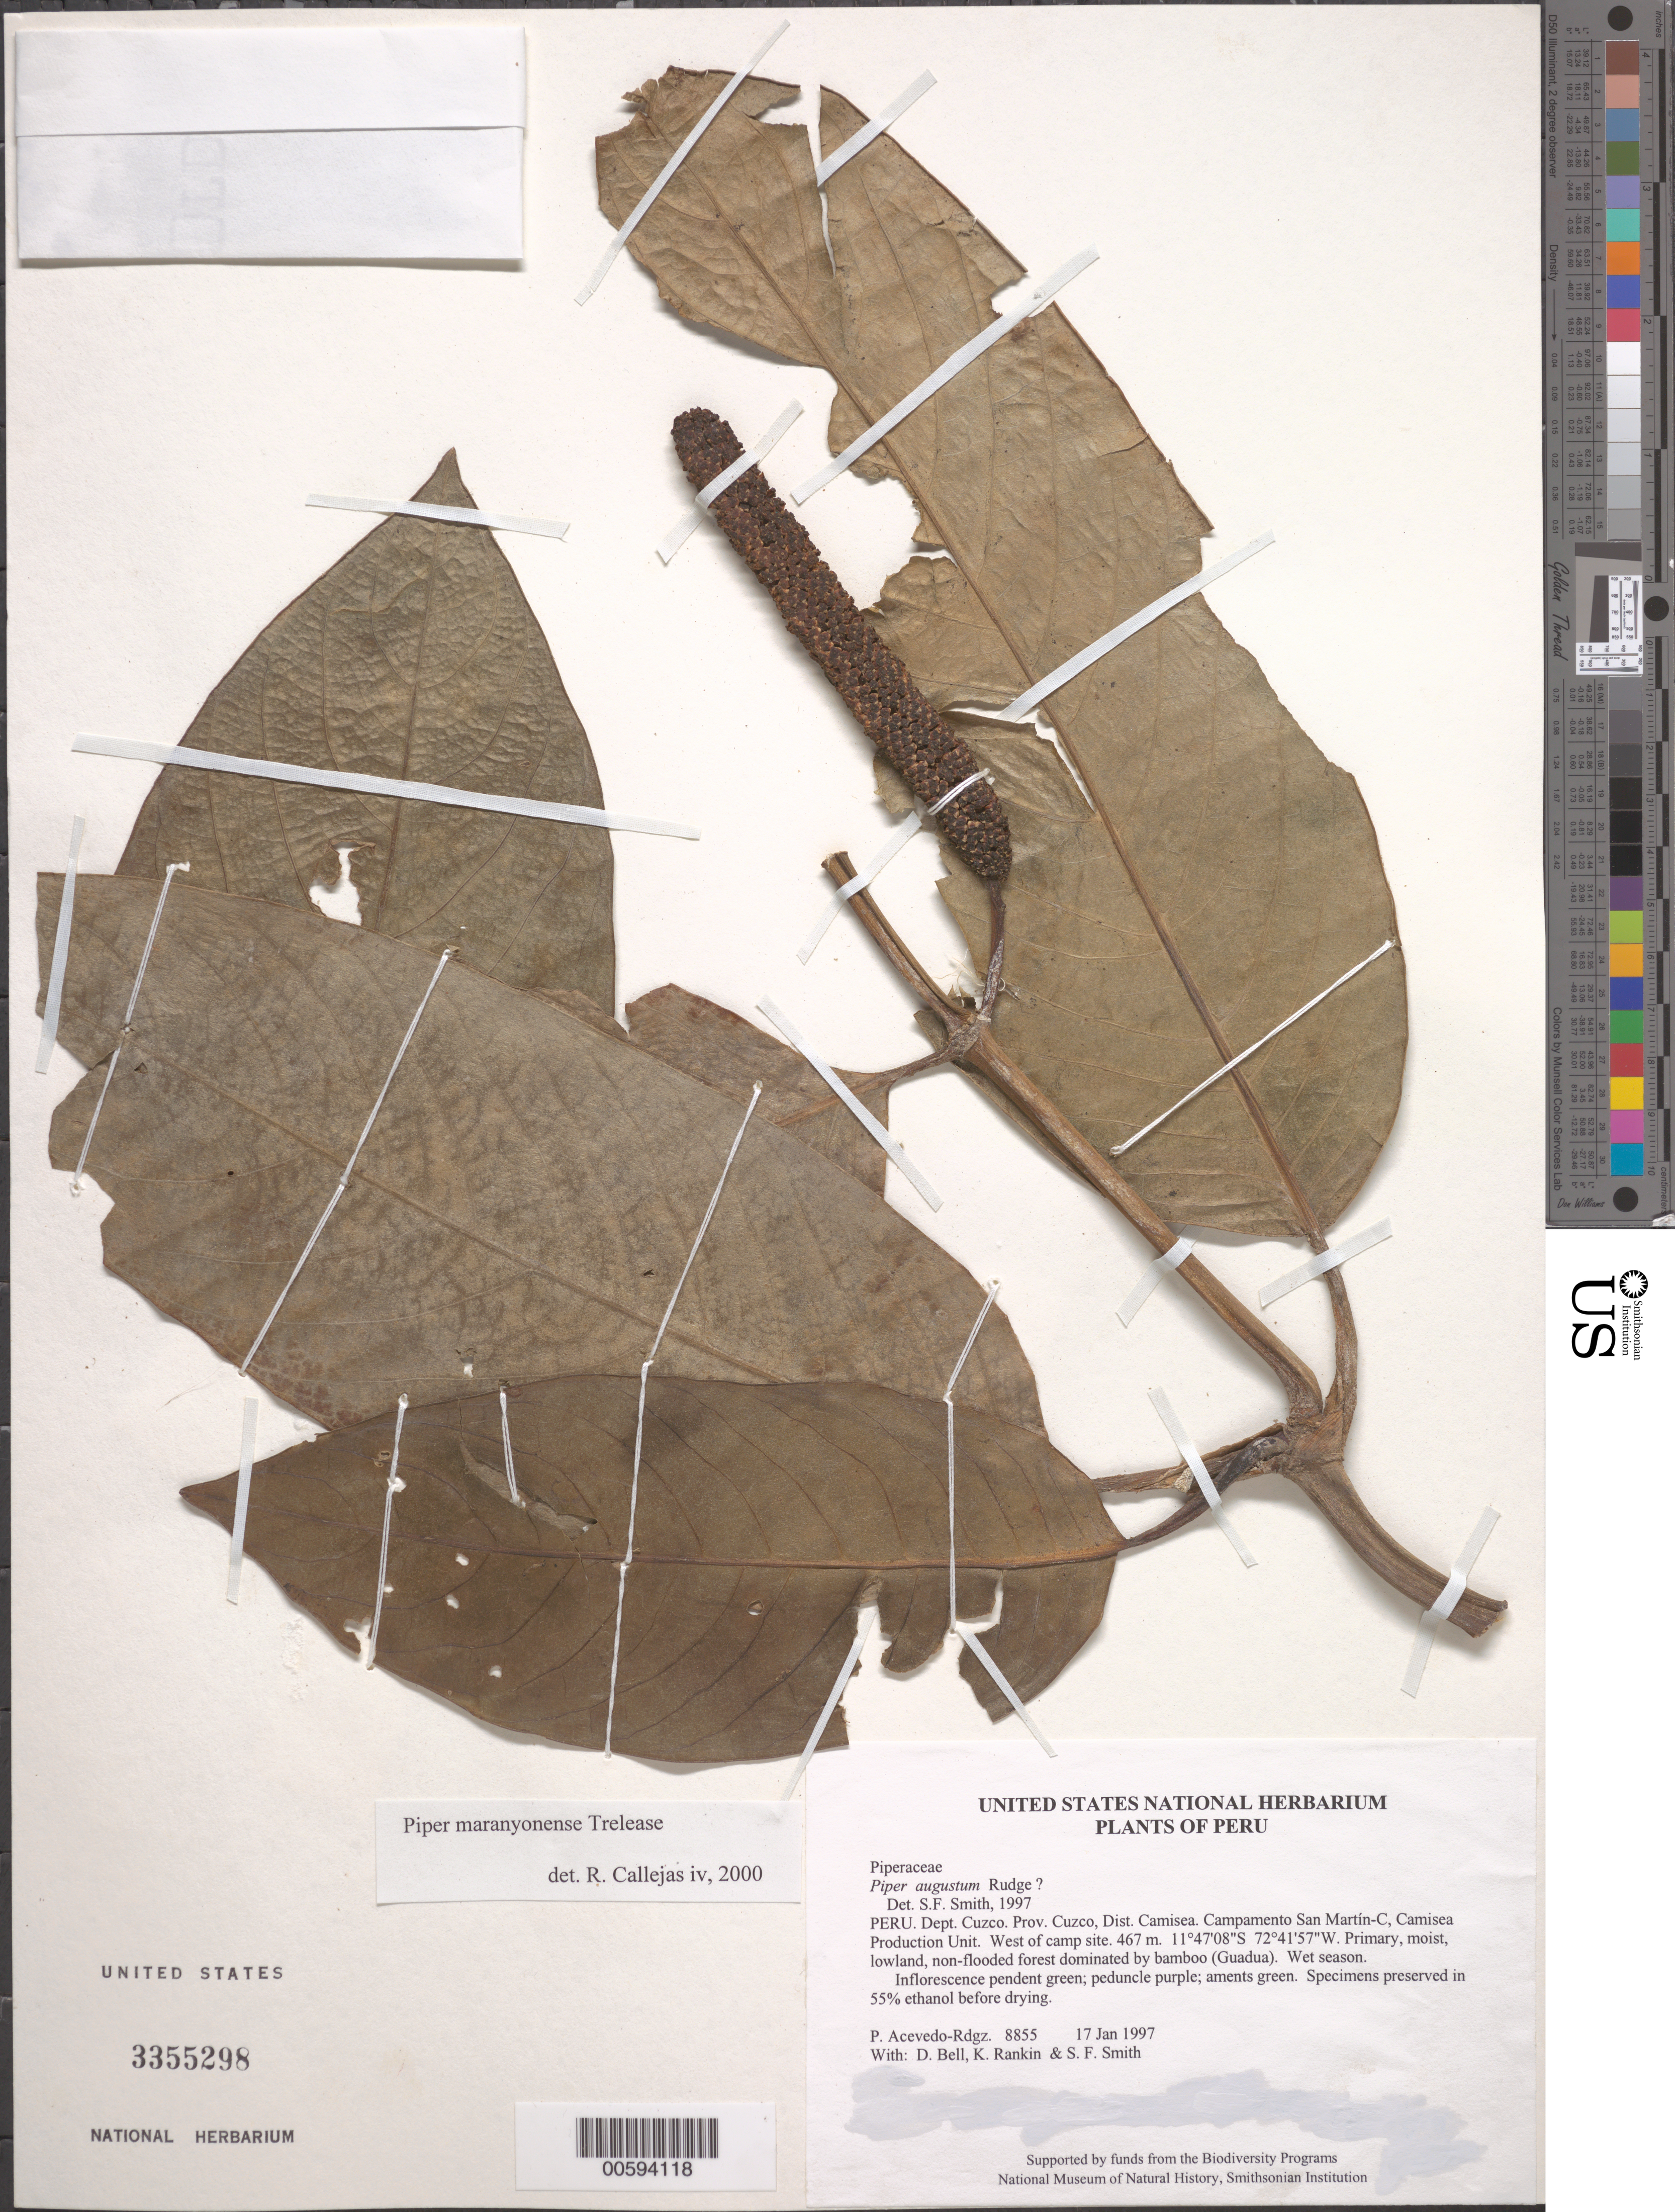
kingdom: Plantae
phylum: Tracheophyta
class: Magnoliopsida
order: Piperales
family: Piperaceae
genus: Piper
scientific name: Piper maranyonense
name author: Trel.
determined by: Callejas, Ricardo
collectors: P. Acevedo-Rodr., D. A. Bell, K. B. Rankin & S.F. Smith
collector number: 8855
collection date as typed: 17 Jan 1997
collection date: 1997-01-17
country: Peru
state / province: Cusco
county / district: Cusco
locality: Districto Camisea, Campamento San Martín-C, Camisea Production Unit. West of camp site.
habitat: Primary, moist, lowland, non-flooded forest dominated by bamboo (Guadua). Wet season.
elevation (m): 467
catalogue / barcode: US 3355298